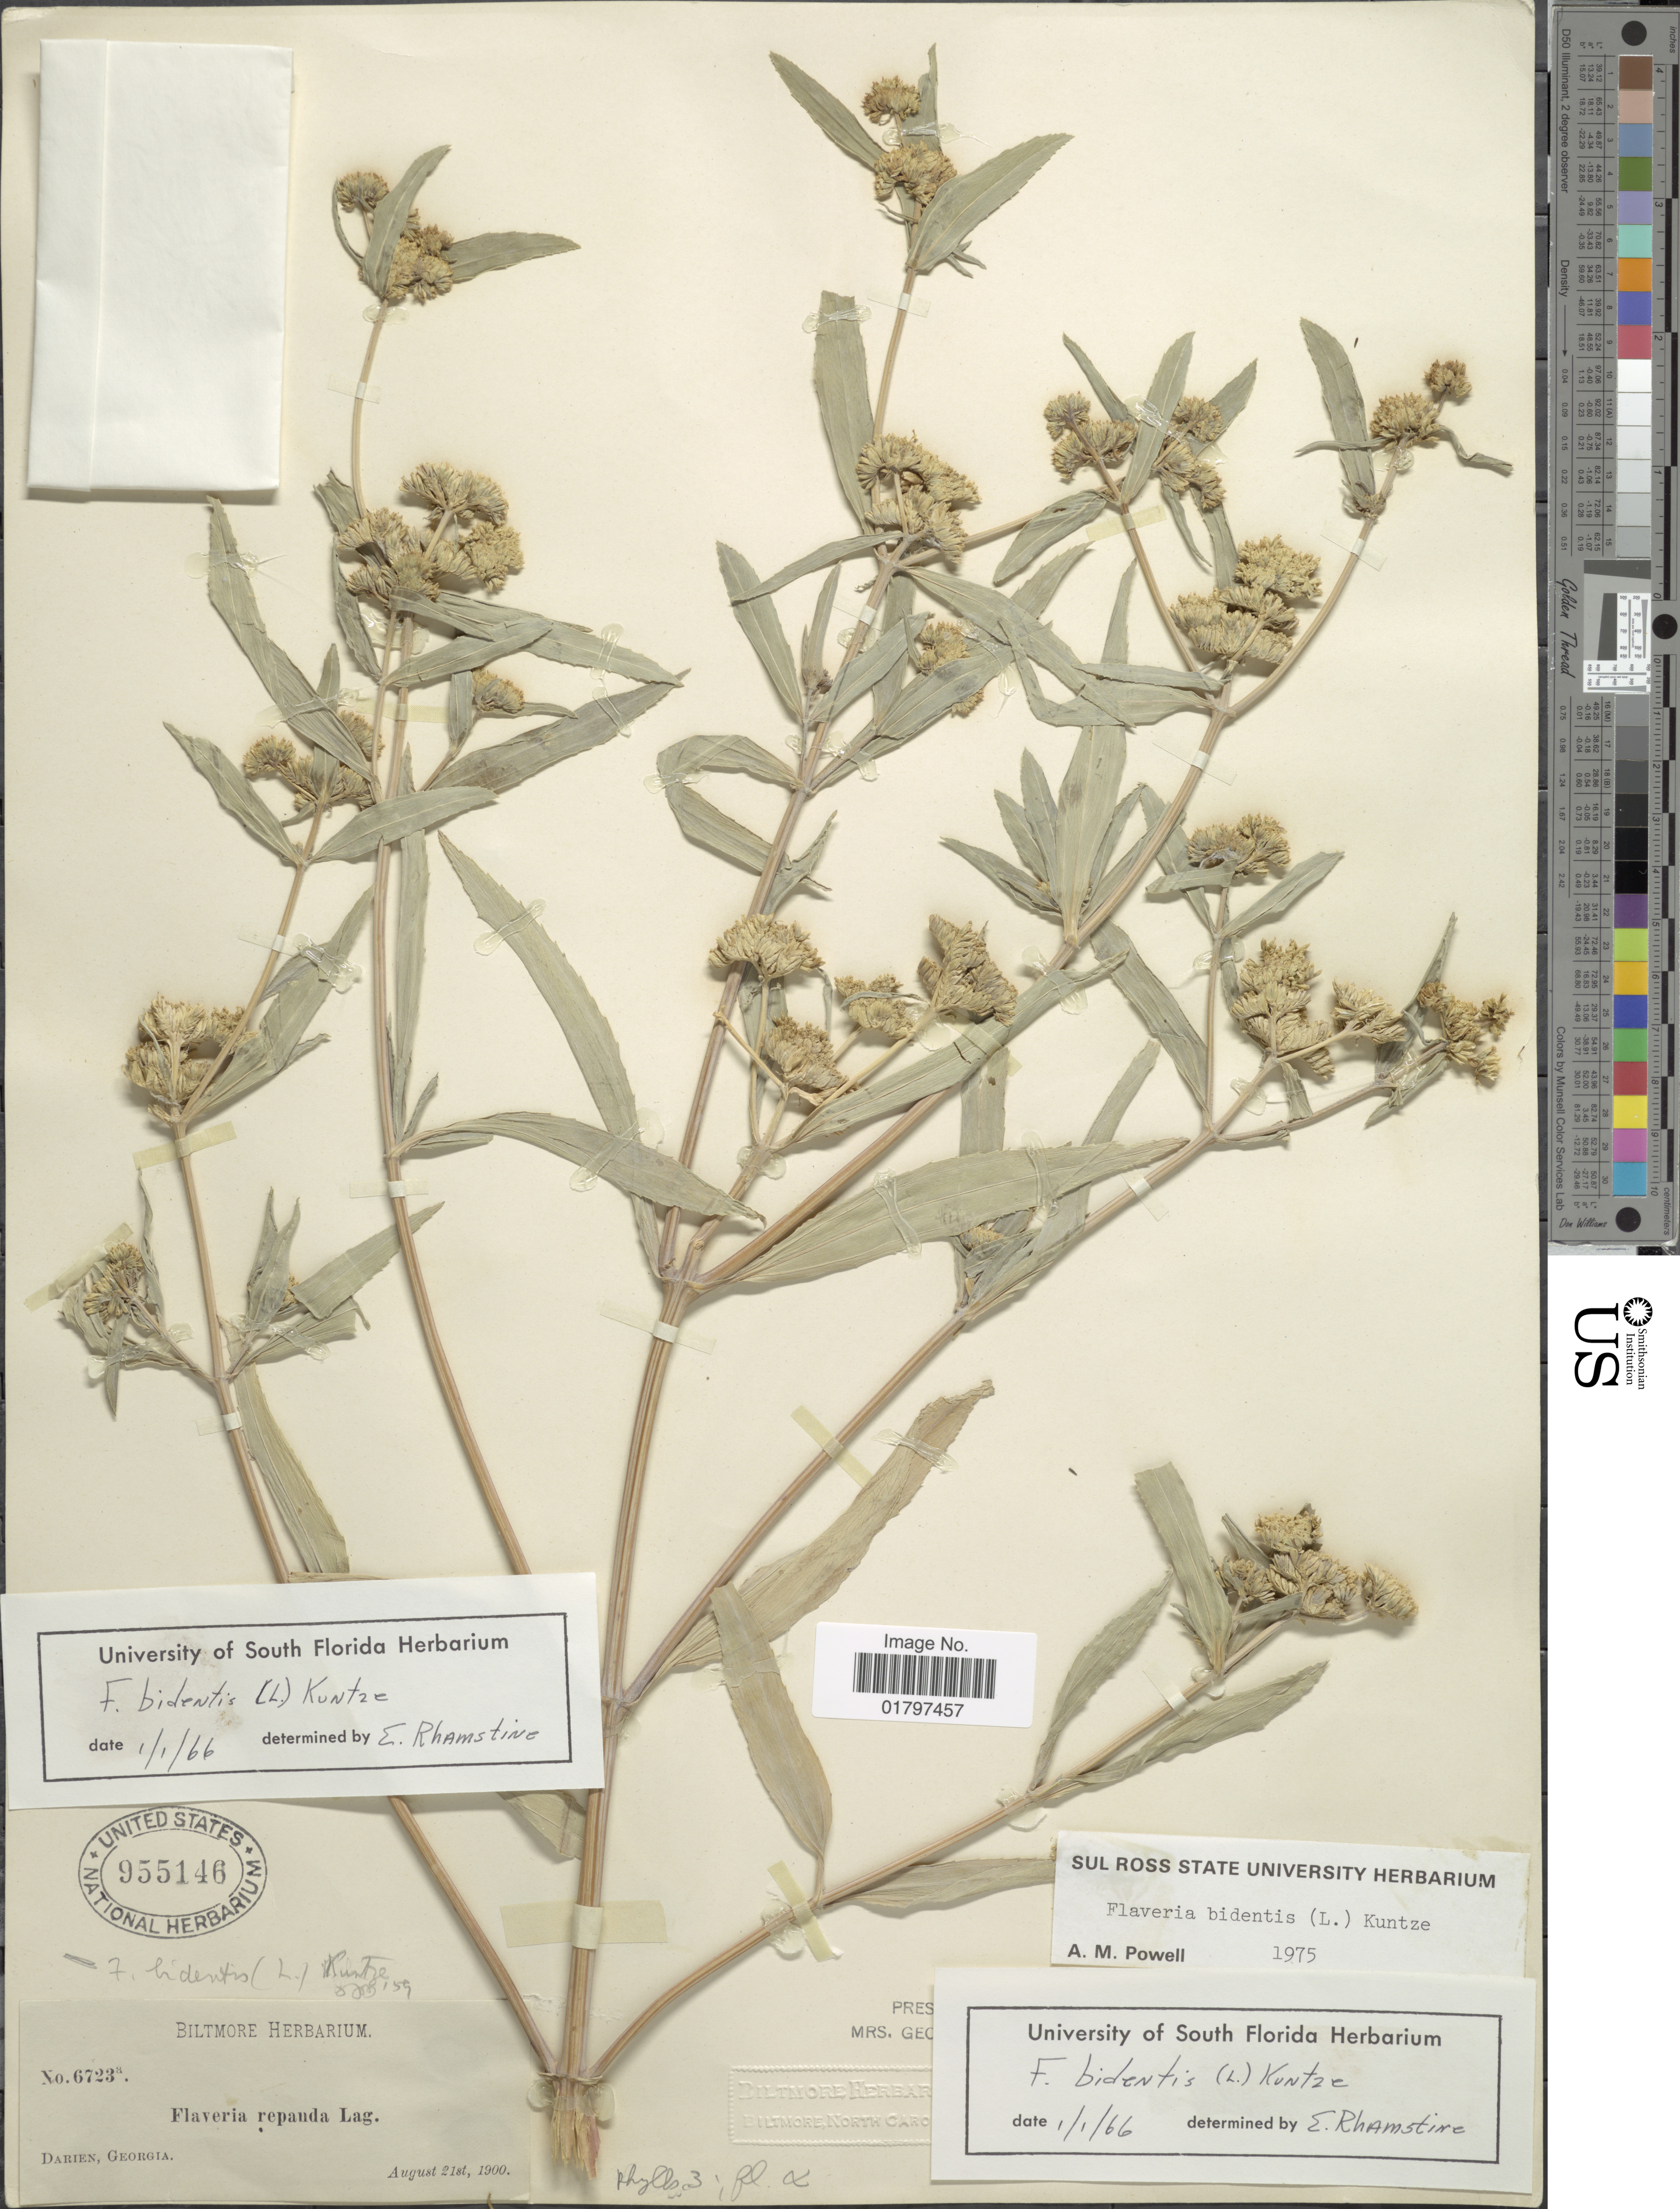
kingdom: Plantae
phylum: Tracheophyta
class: Magnoliopsida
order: Asterales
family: Asteraceae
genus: Flaveria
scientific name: Flaveria bidentis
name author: (L.) Kuntze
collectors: ex herb. Biltmore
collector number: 6723a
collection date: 1900-08-21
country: United States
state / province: Georgia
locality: Darien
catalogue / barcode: US 955146